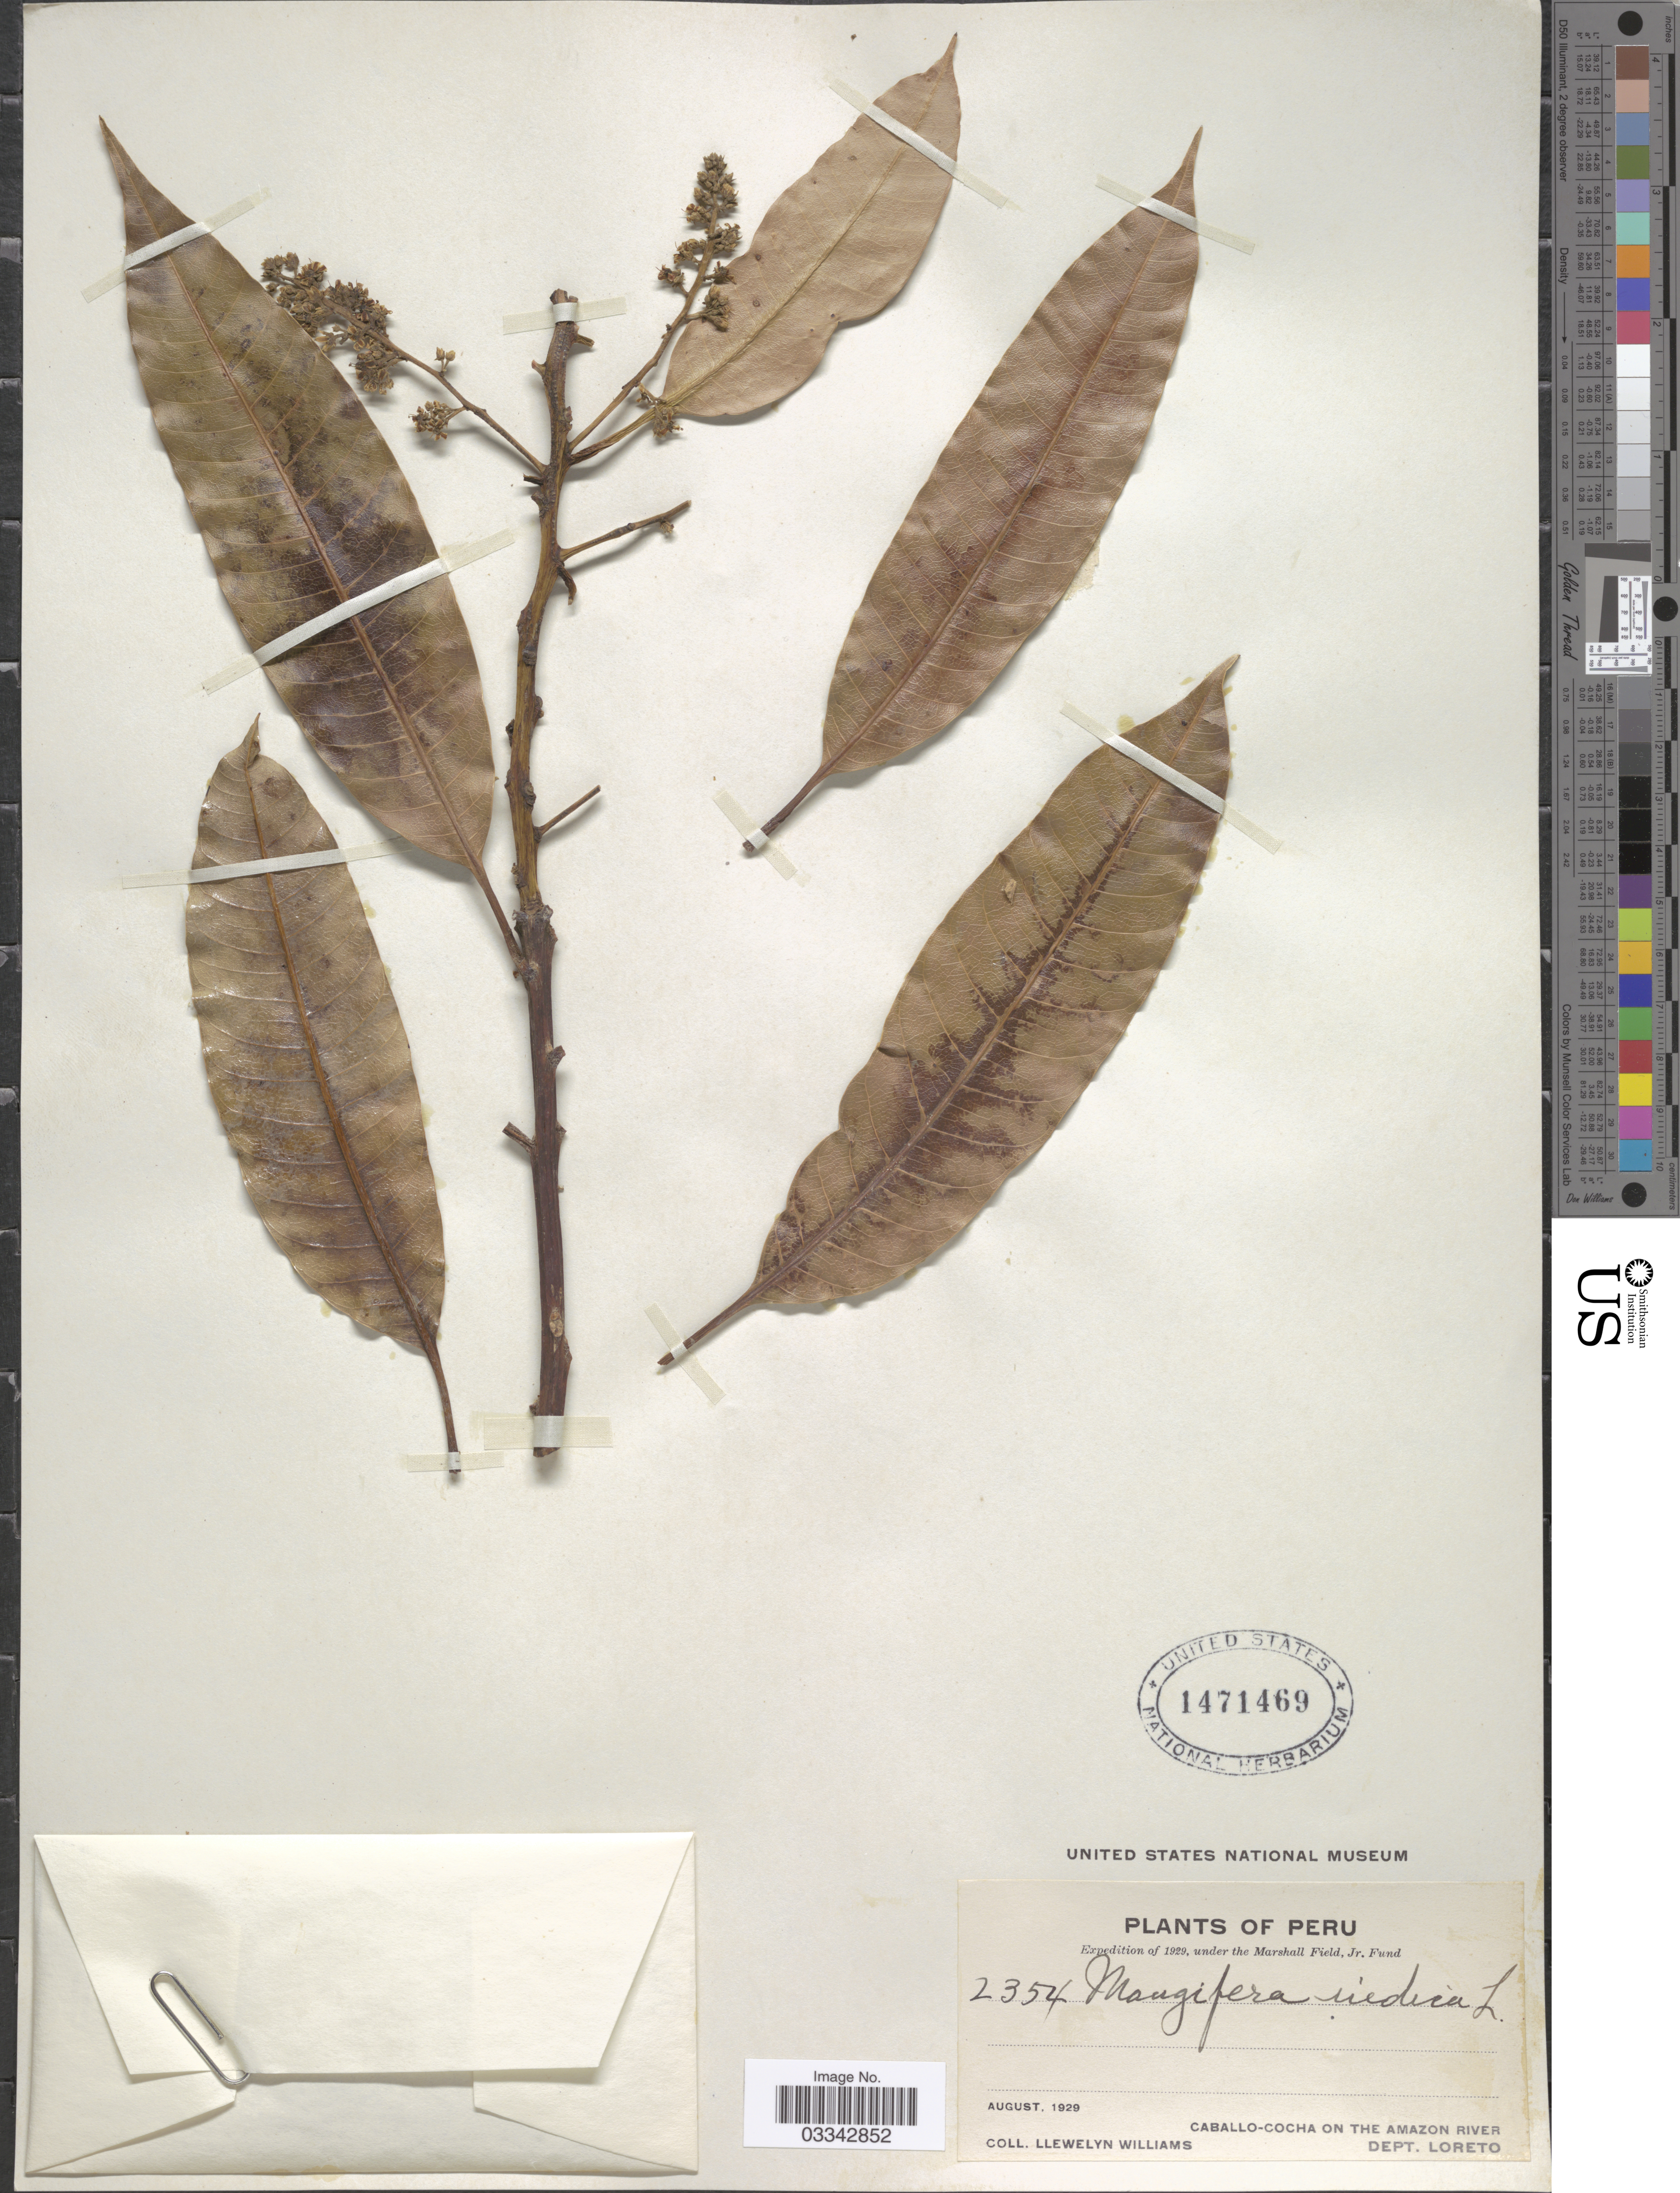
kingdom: Plantae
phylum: Tracheophyta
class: Magnoliopsida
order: Sapindales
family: Anacardiaceae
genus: Mangifera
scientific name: Mangifera indica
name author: L.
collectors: Ll. Williams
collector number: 2354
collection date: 1929-08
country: Peru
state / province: Loreto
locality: Caballo-Cocha on the Amazon river. Dept. Loreto.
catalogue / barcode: US 1471469